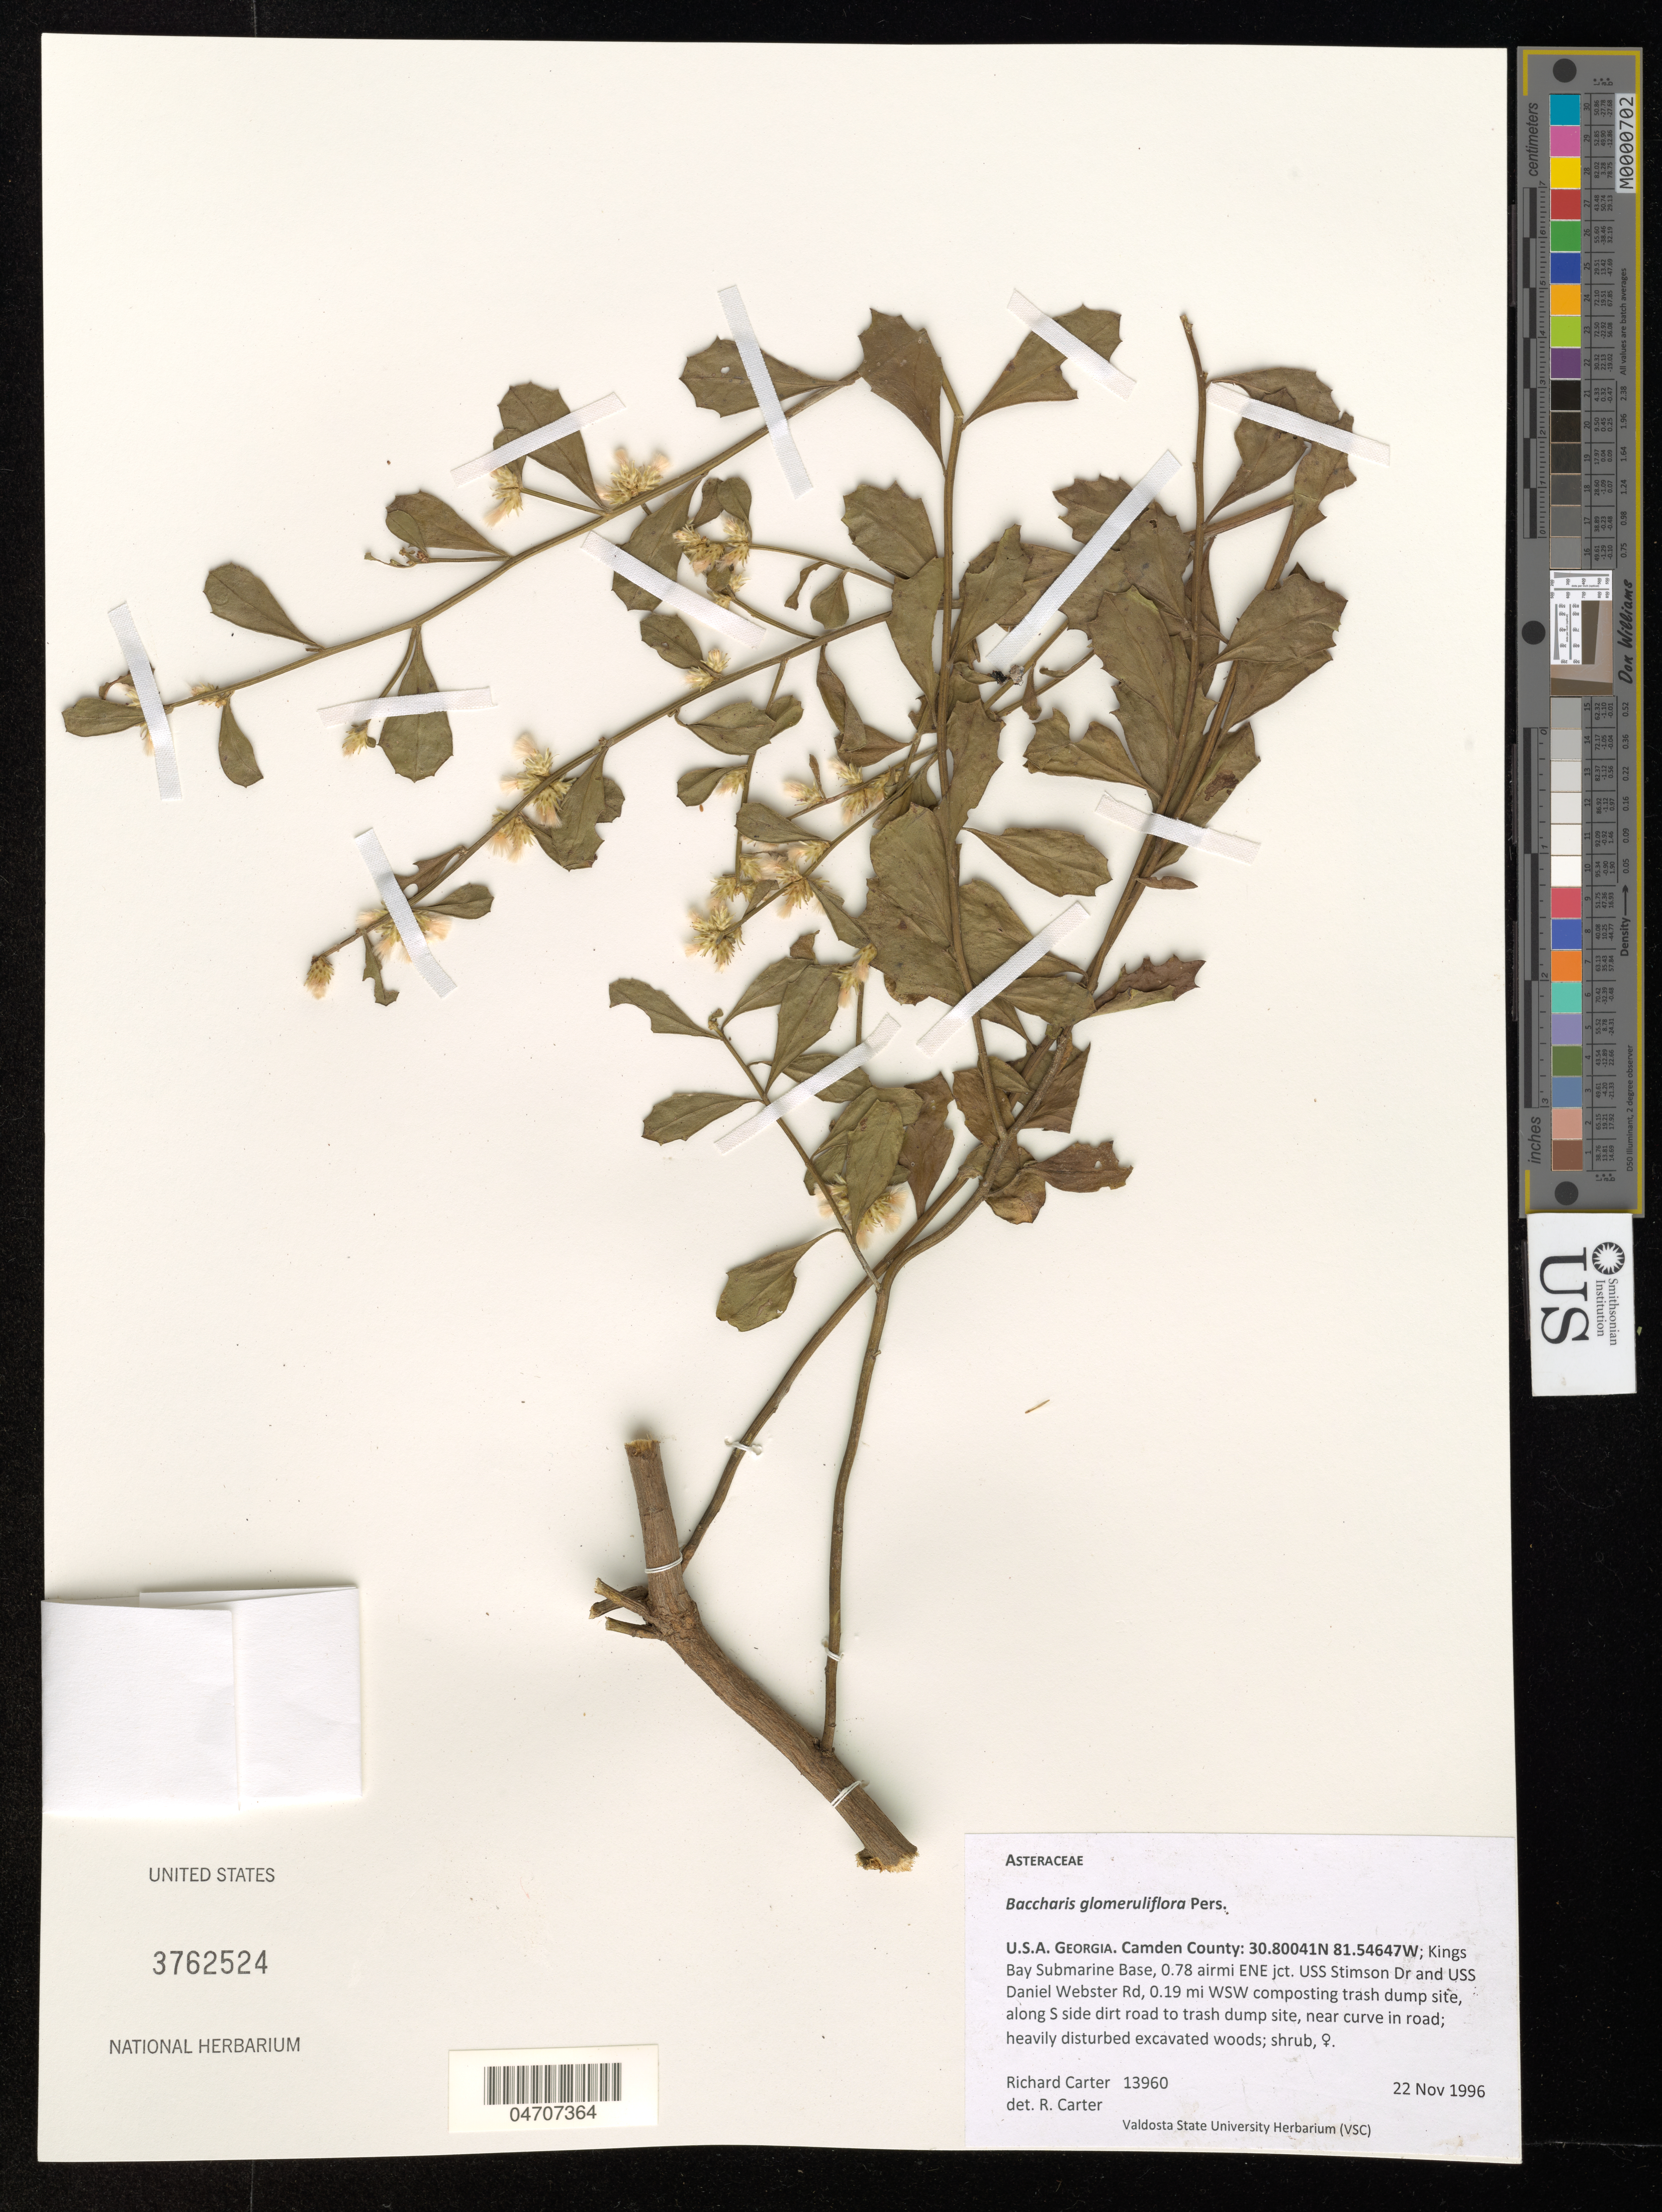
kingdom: Plantae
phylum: Tracheophyta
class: Magnoliopsida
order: Asterales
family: Asteraceae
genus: Baccharis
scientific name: Baccharis glomeruliflora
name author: Pers.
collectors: R. Carter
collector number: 13960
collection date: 1996-11-22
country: United States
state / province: Georgia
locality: Camden County: Kings Bay Submarine Base, 0.78 airmi ENE jct. USS Stimson Dr and USS Daniel Webster Rd, 0.19 mi WSW composting trash dump site, along S side dirt road to trash dump site, near curve in road.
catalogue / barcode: US 3762524